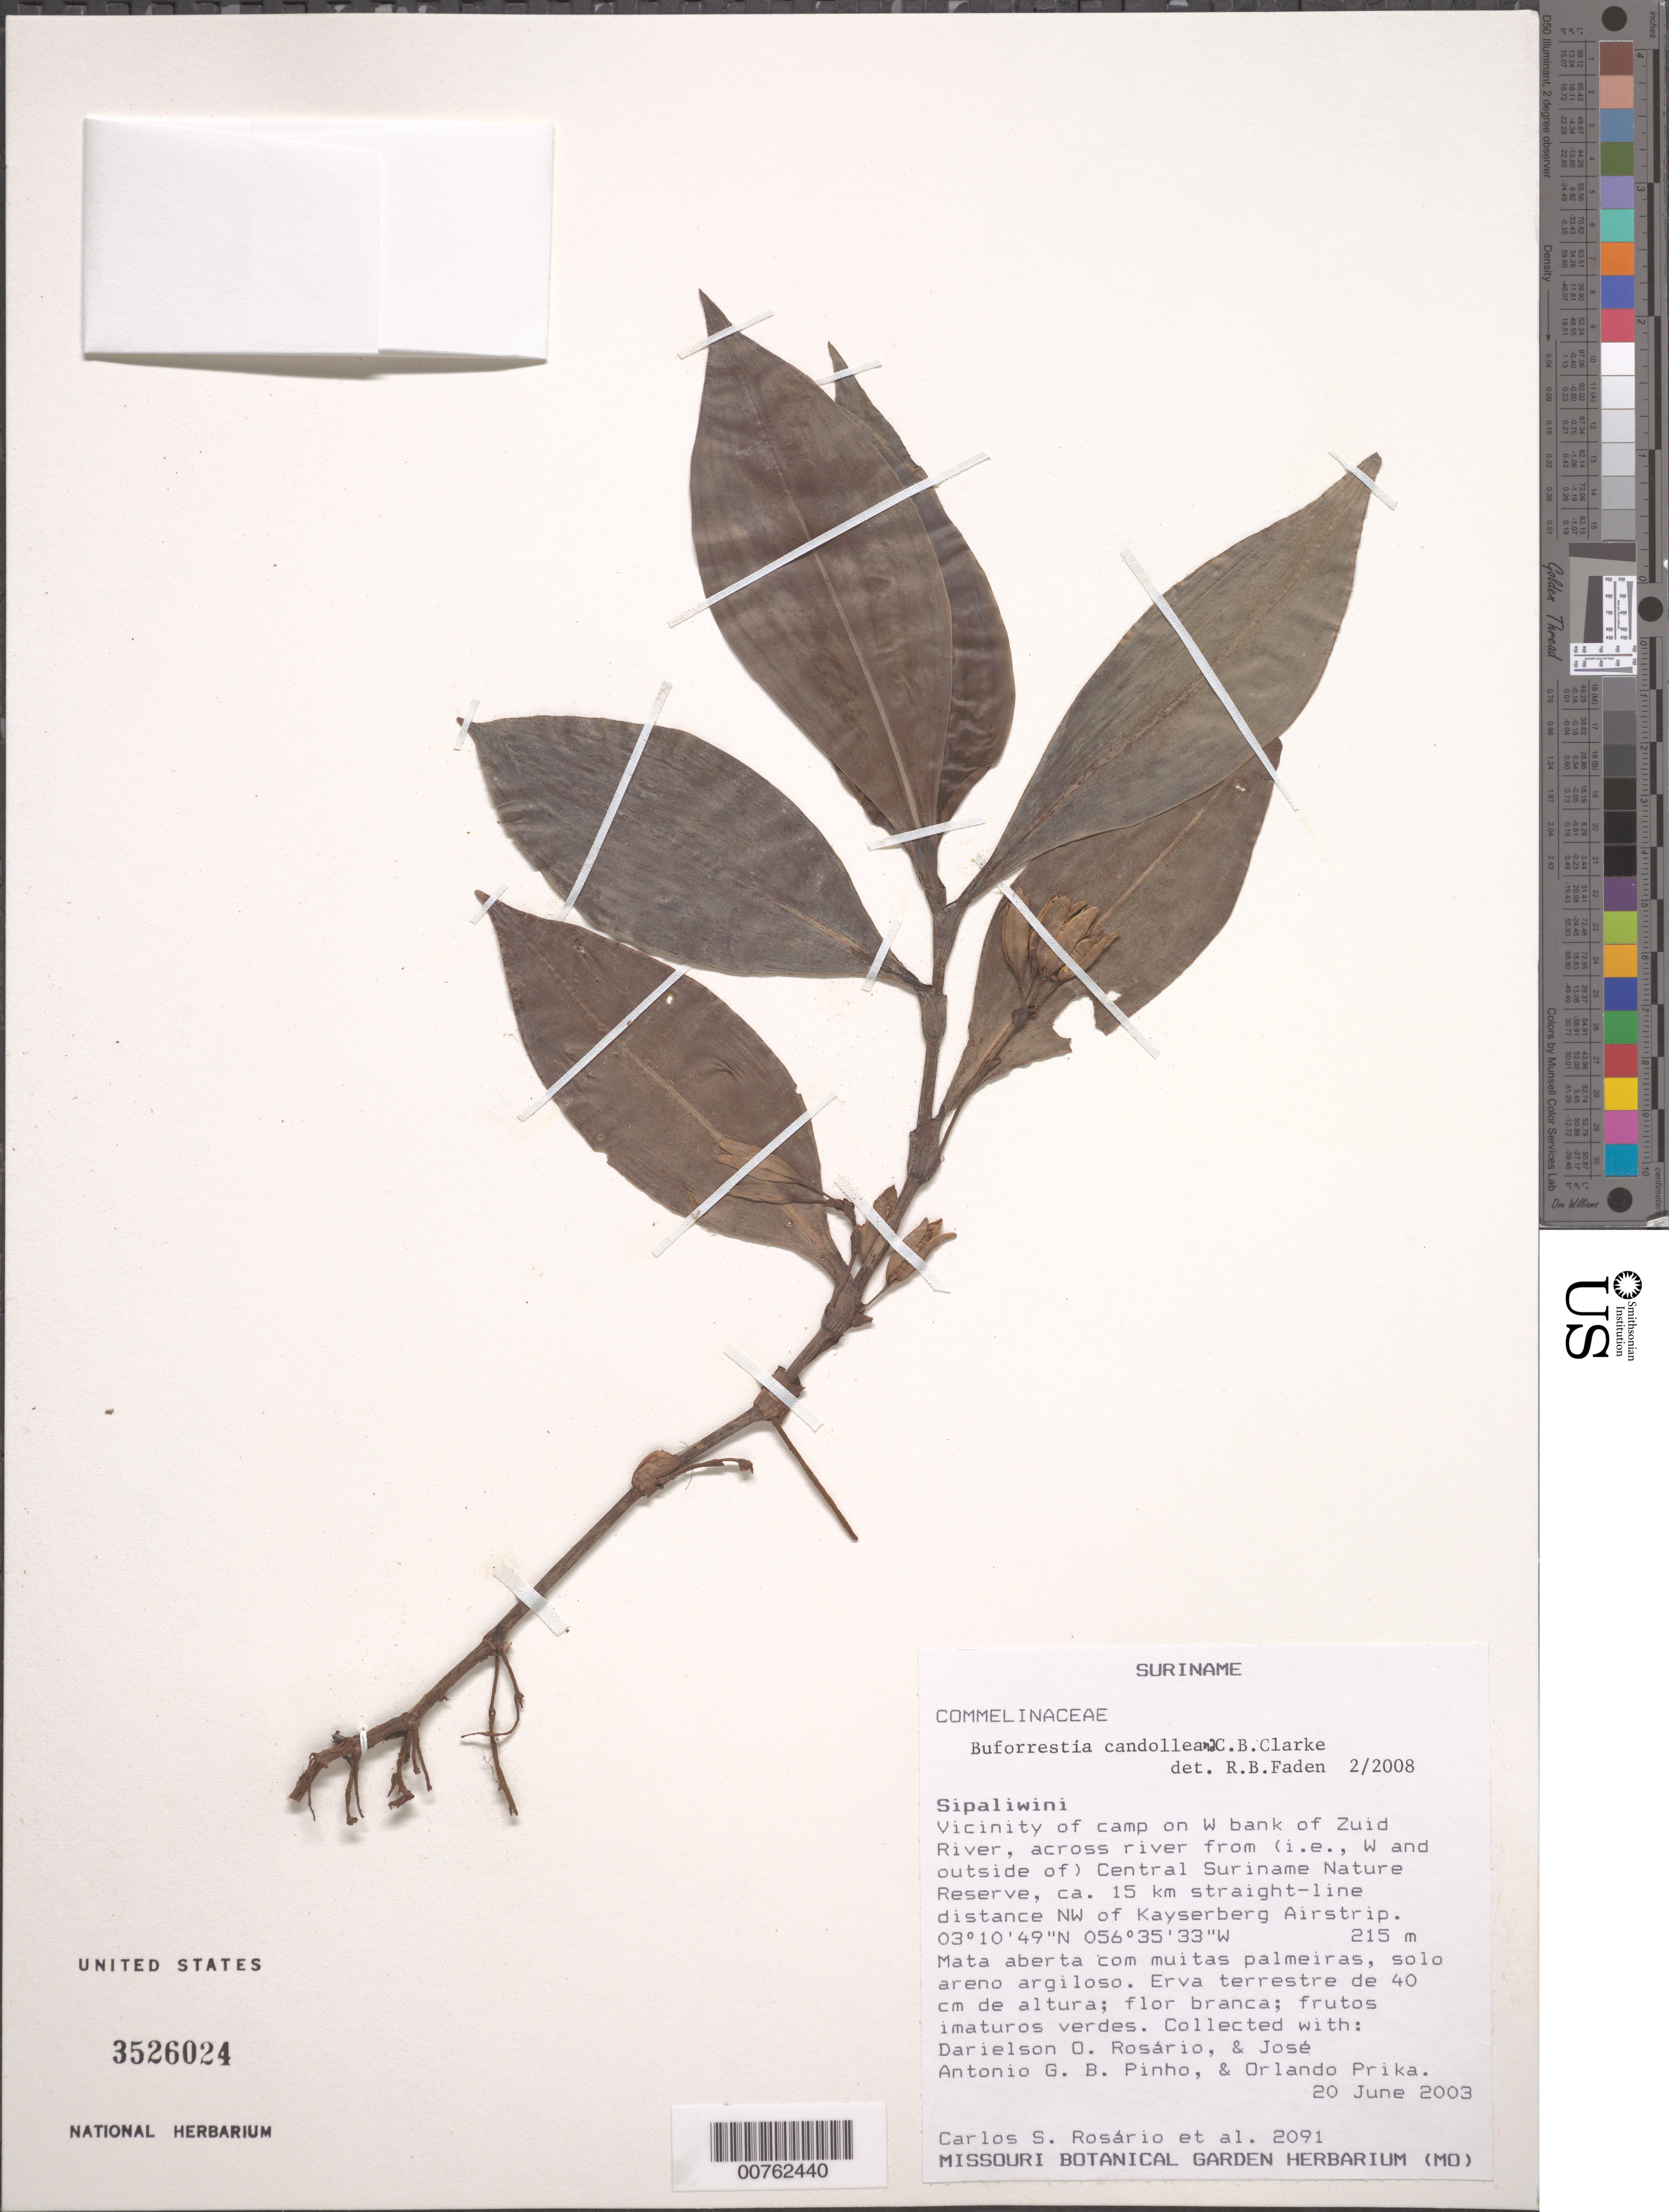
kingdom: Plantae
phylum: Tracheophyta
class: Liliopsida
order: Commelinales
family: Commelinaceae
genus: Buforrestia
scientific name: Buforrestia candolleana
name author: C.B. Clarke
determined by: Faden, Robert B., (US), Smithsonian Institution - National Museum of Natural History (UNITED STATES)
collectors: C. S. Rosário et al.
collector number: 2091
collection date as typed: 20 Jun 2003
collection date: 2003-06-20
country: Suriname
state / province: Sipaliwini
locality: Vicinity of camp on W bank of Zuid River, across river from (e.e., W and outside of) Central Suriname Nature Reserve, ca. 15 km straight-line distance NW of Kayserberg Airstrip.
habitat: Mata aberta com muitas palmeiras, solo areno argiloso.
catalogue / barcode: US 3526024